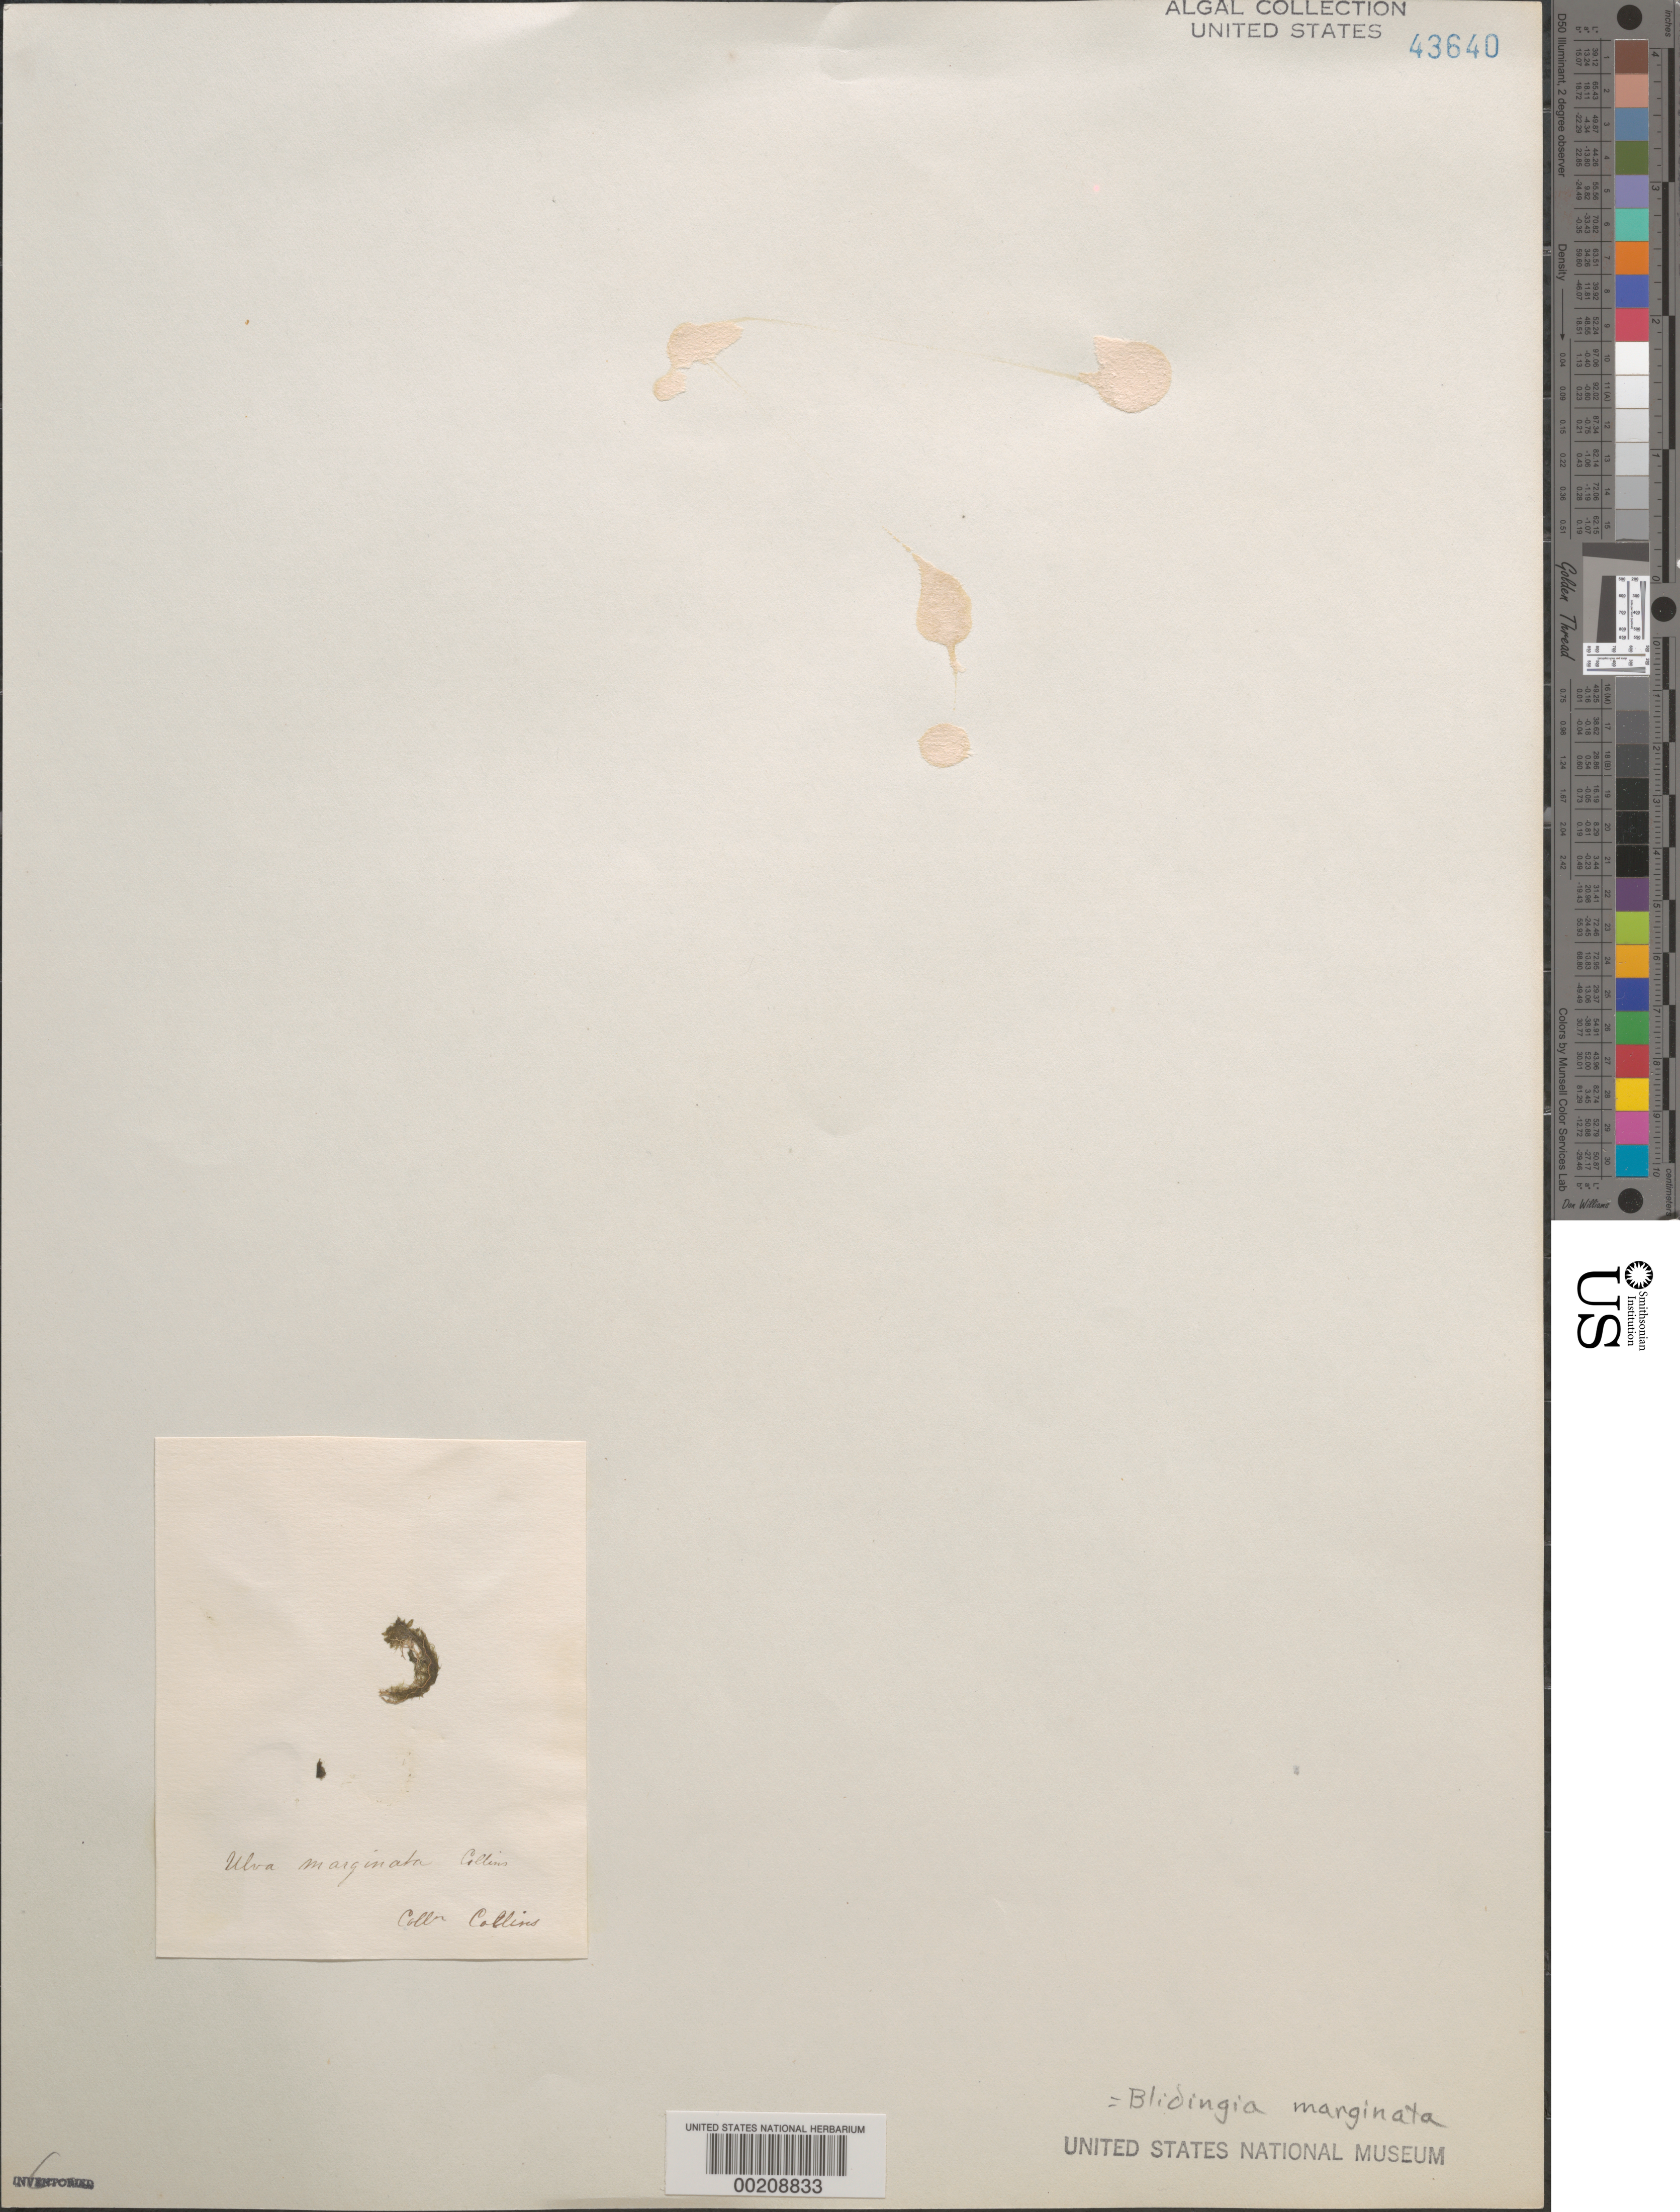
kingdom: Plantae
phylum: Chlorophyta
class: Ulvophyceae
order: Ulvales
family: Kornmanniaceae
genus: Blidingia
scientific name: Blidingia marginata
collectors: F. Collins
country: United States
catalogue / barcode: US 43640